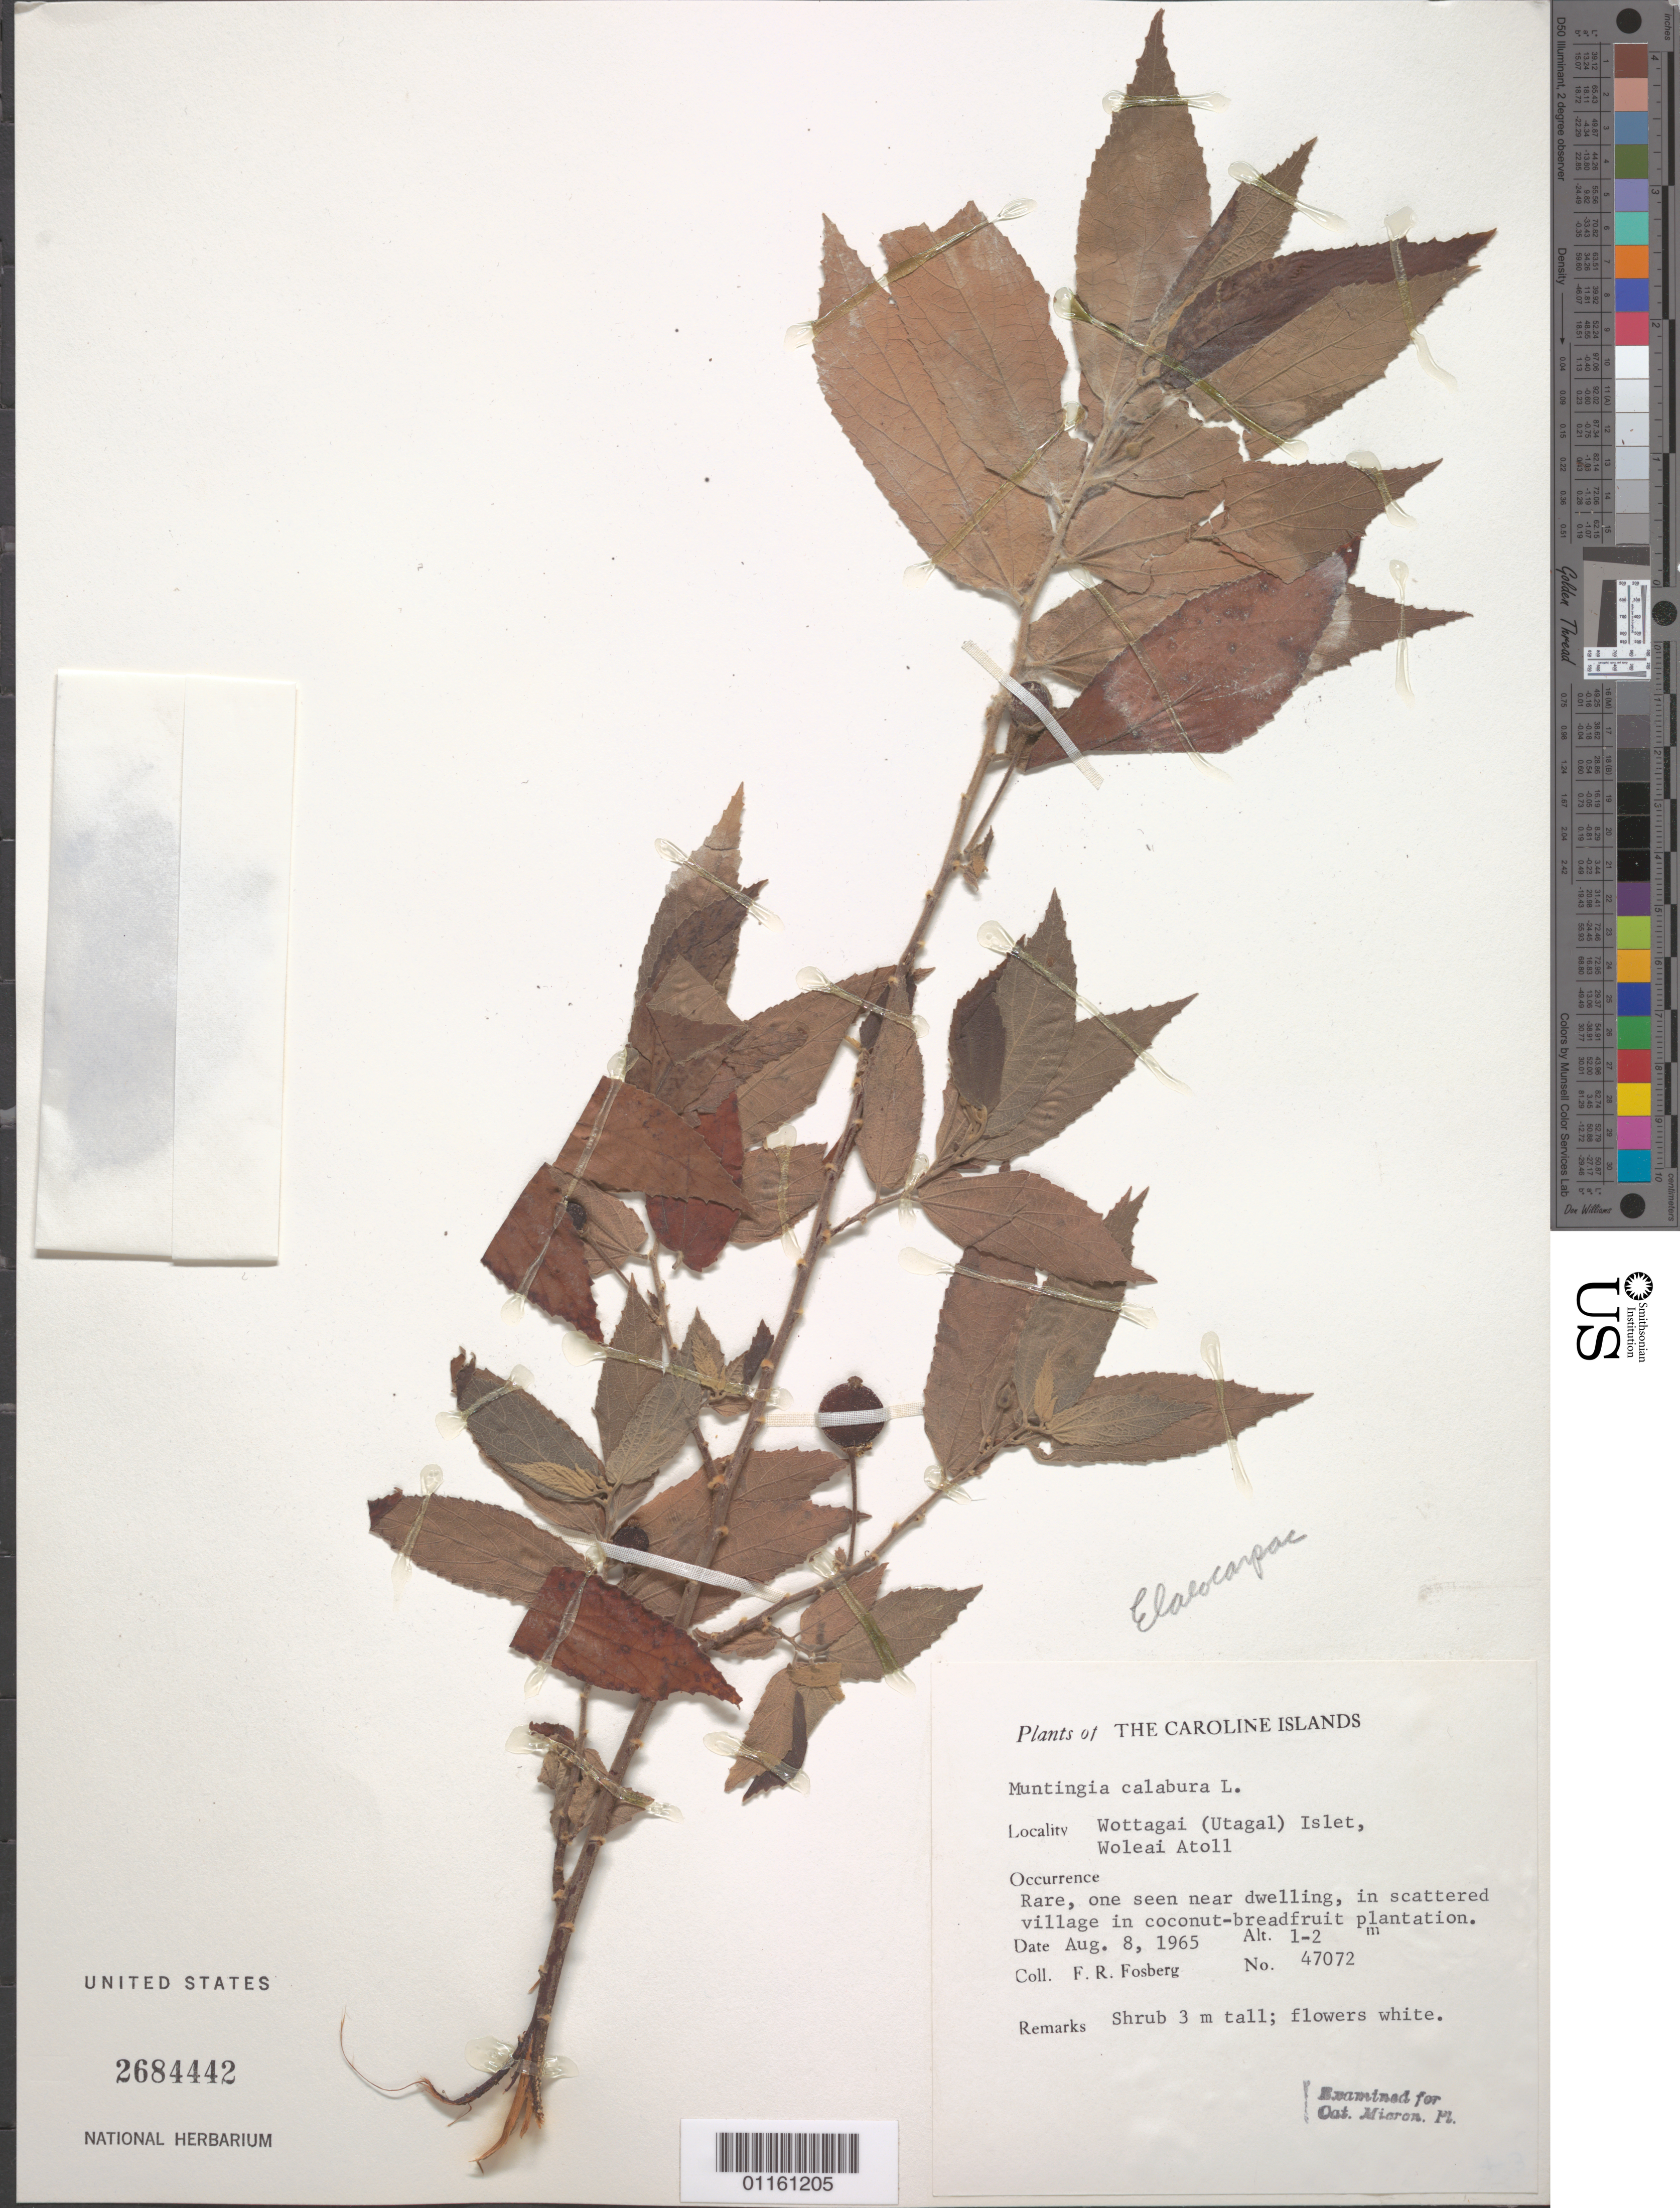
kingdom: Plantae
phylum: Tracheophyta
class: Magnoliopsida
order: Malvales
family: Muntingiaceae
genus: Muntingia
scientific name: Muntingia calabura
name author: L.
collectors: F. R. Fosberg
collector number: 47072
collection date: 1965-08-08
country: Micronesia, Federated States of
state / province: Yap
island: Woleai Atoll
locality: Wottagai ( Utagal ) Islet, Woleai Atoll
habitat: Rare, one seen near dwelling, in scattered village in coconut- breadfruit plantation.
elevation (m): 1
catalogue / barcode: US 2684442